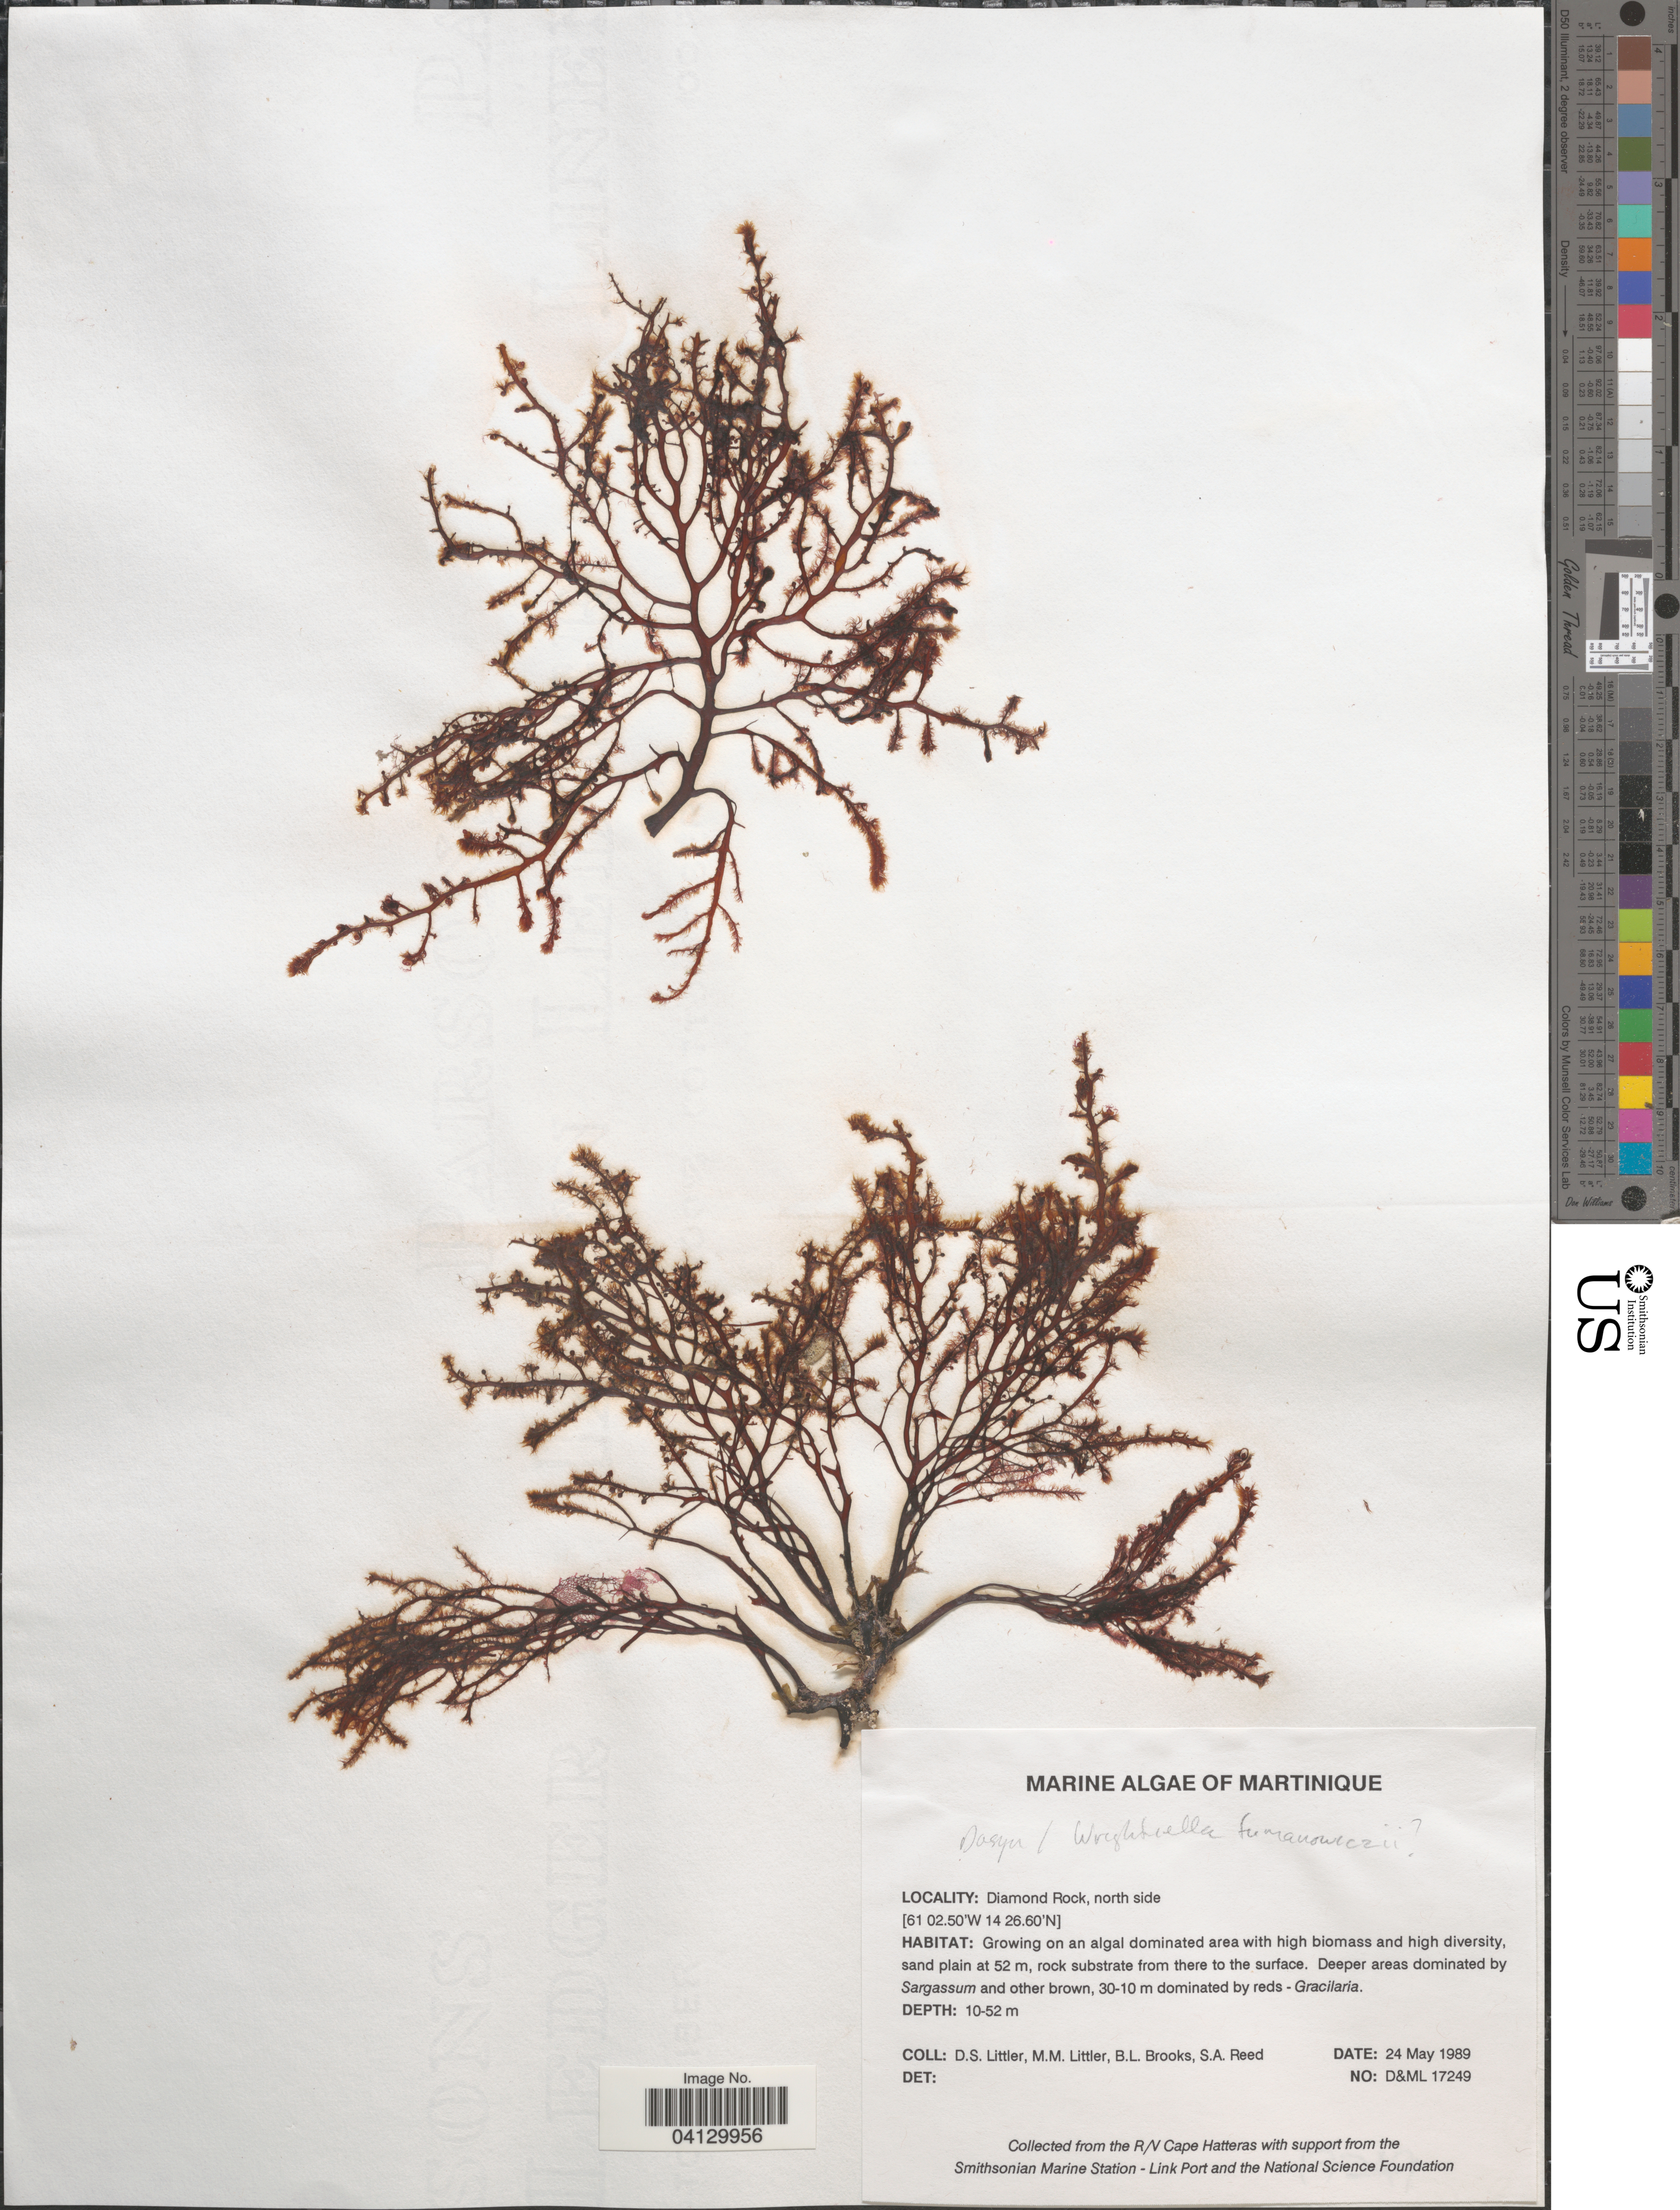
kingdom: Plantae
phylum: Rhodophyta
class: Florideophyceae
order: Ceramiales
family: Rhodomelaceae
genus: Wrightiella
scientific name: Wrightiella tumanowiczii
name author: (Gatty ex Harv.) F. Schmitz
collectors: D. S. Littler, B. Brooks & S. Reed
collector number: D&ML17249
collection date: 1989-05-24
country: Martinique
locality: Diamond Rock, north side.